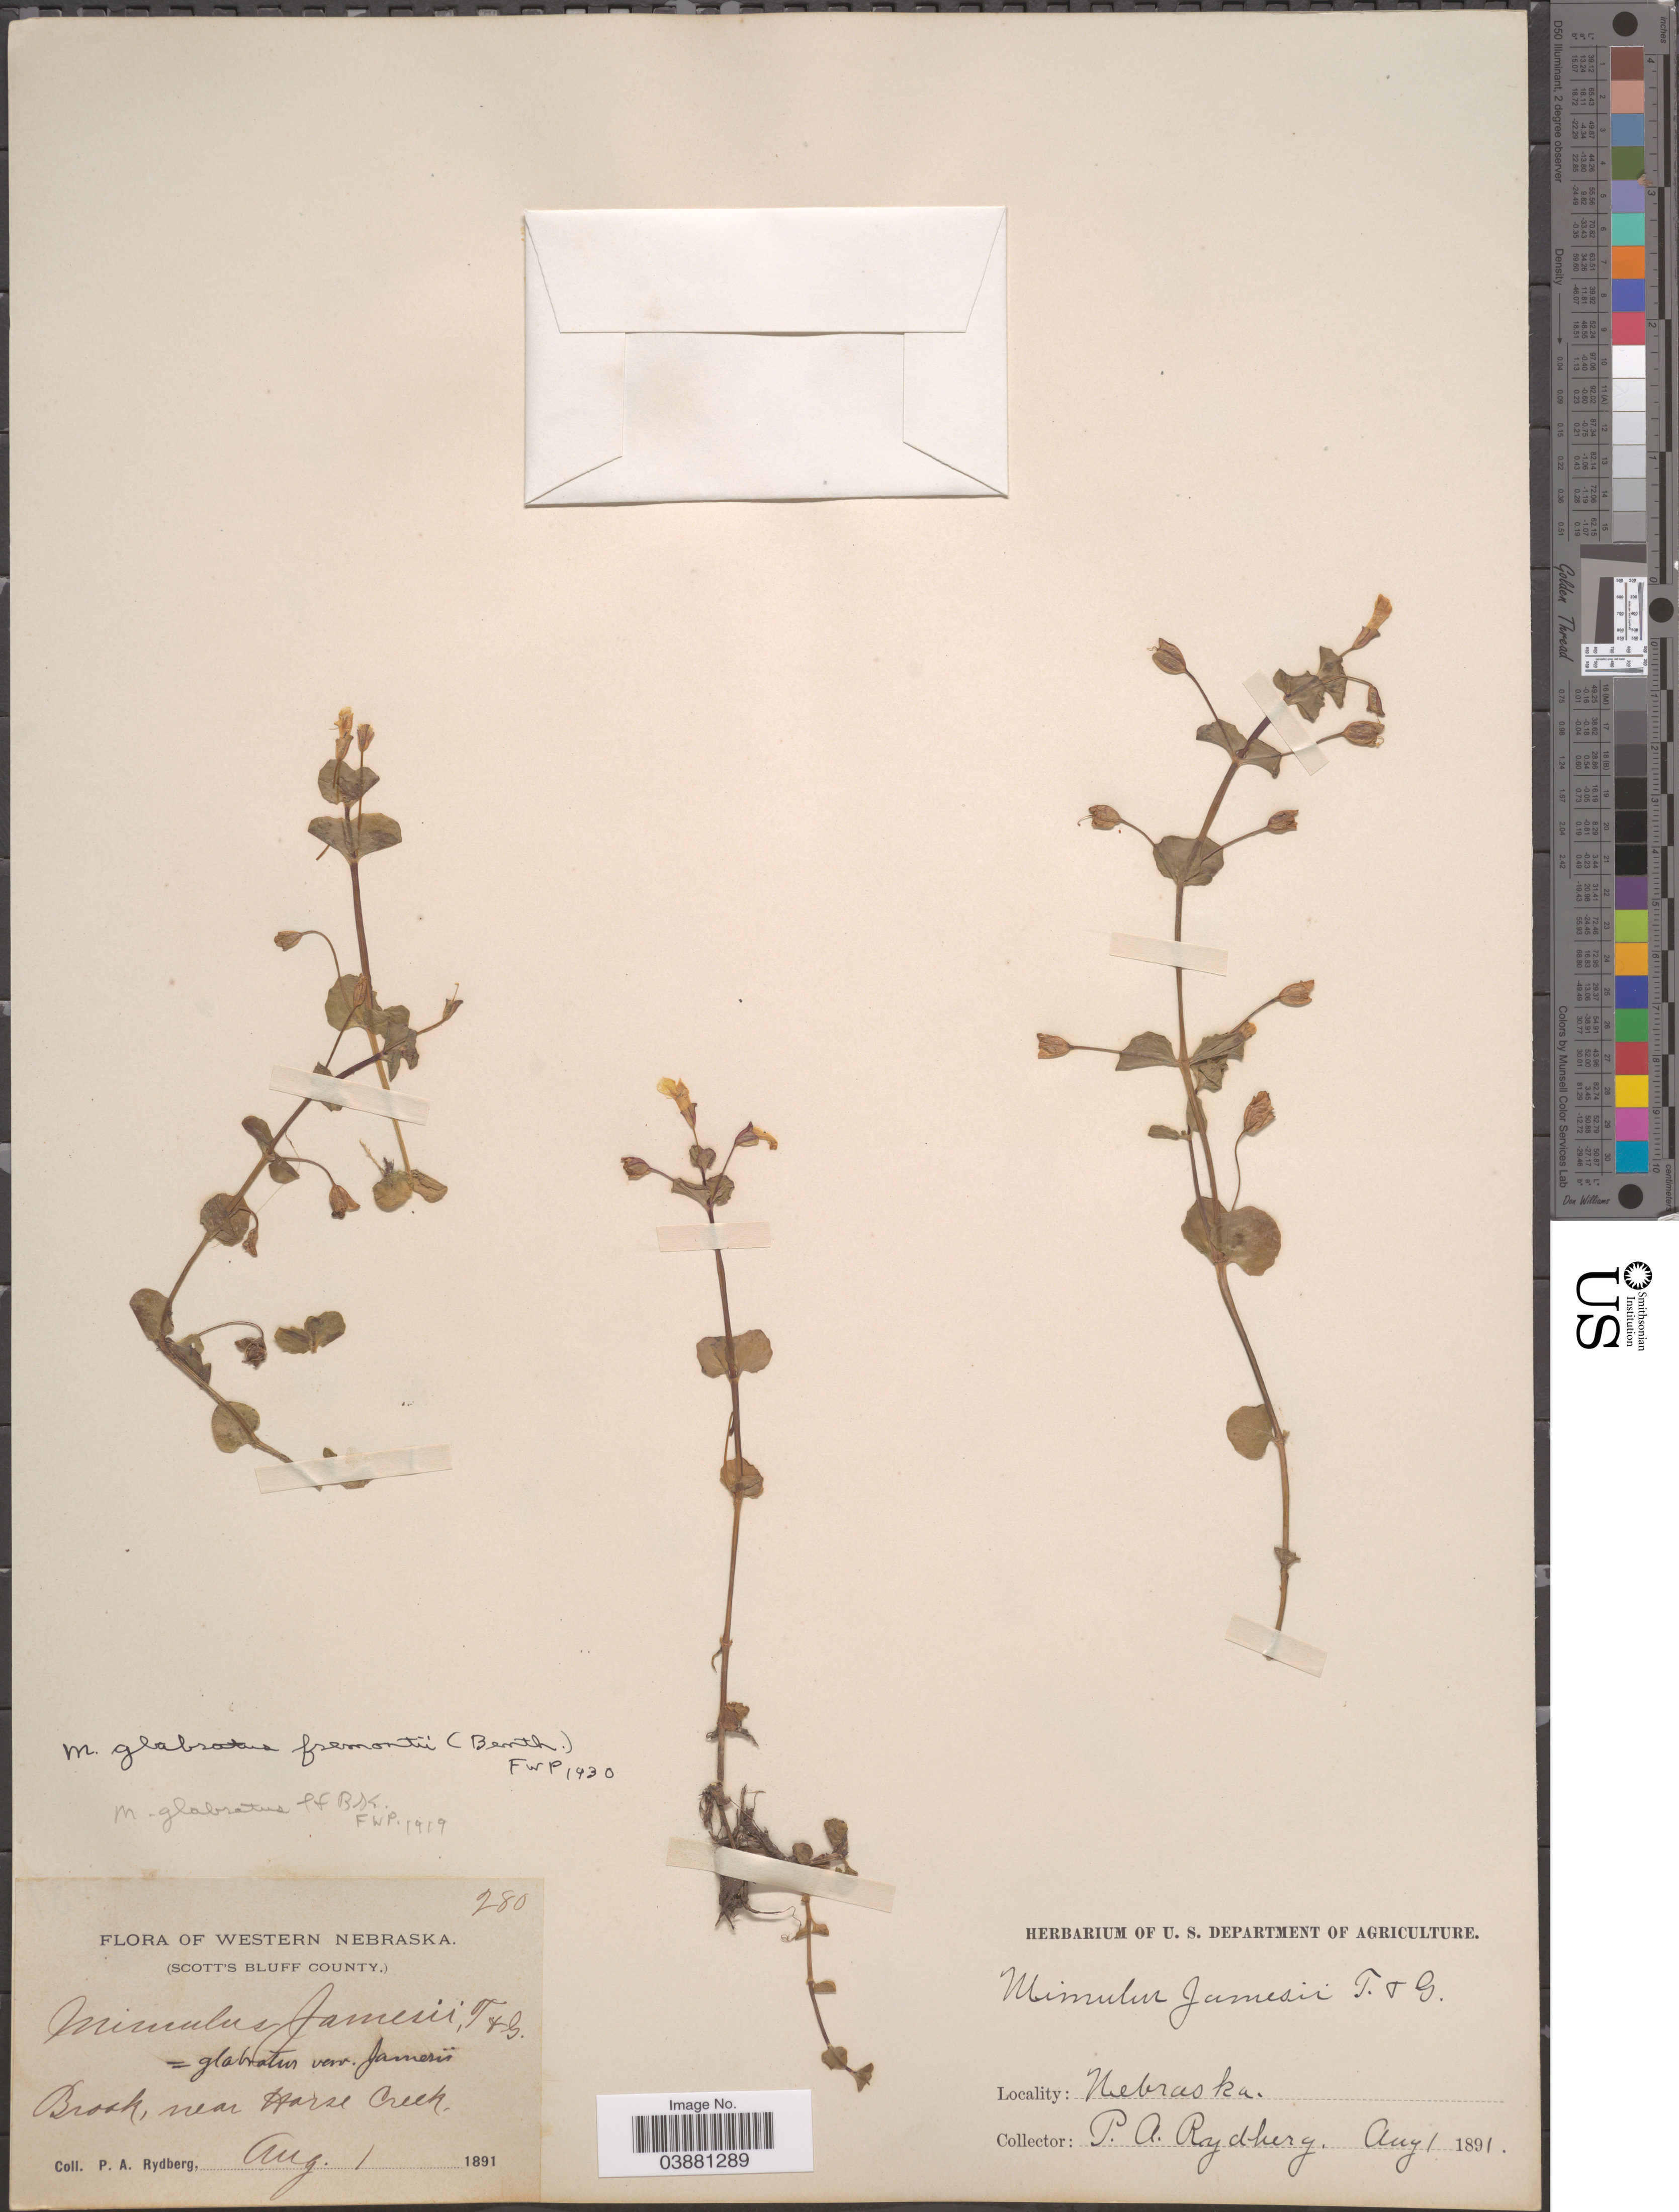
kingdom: Plantae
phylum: Tracheophyta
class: Magnoliopsida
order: Lamiales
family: Phrymaceae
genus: Mimulus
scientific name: Mimulus glabratus var. fremontii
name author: Kunth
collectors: P. A. Rydberg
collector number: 280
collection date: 1891-08-01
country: United States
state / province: Nebraska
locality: Western Nebraska. (Scott's Bluff County). Brook, near Horse Creek.